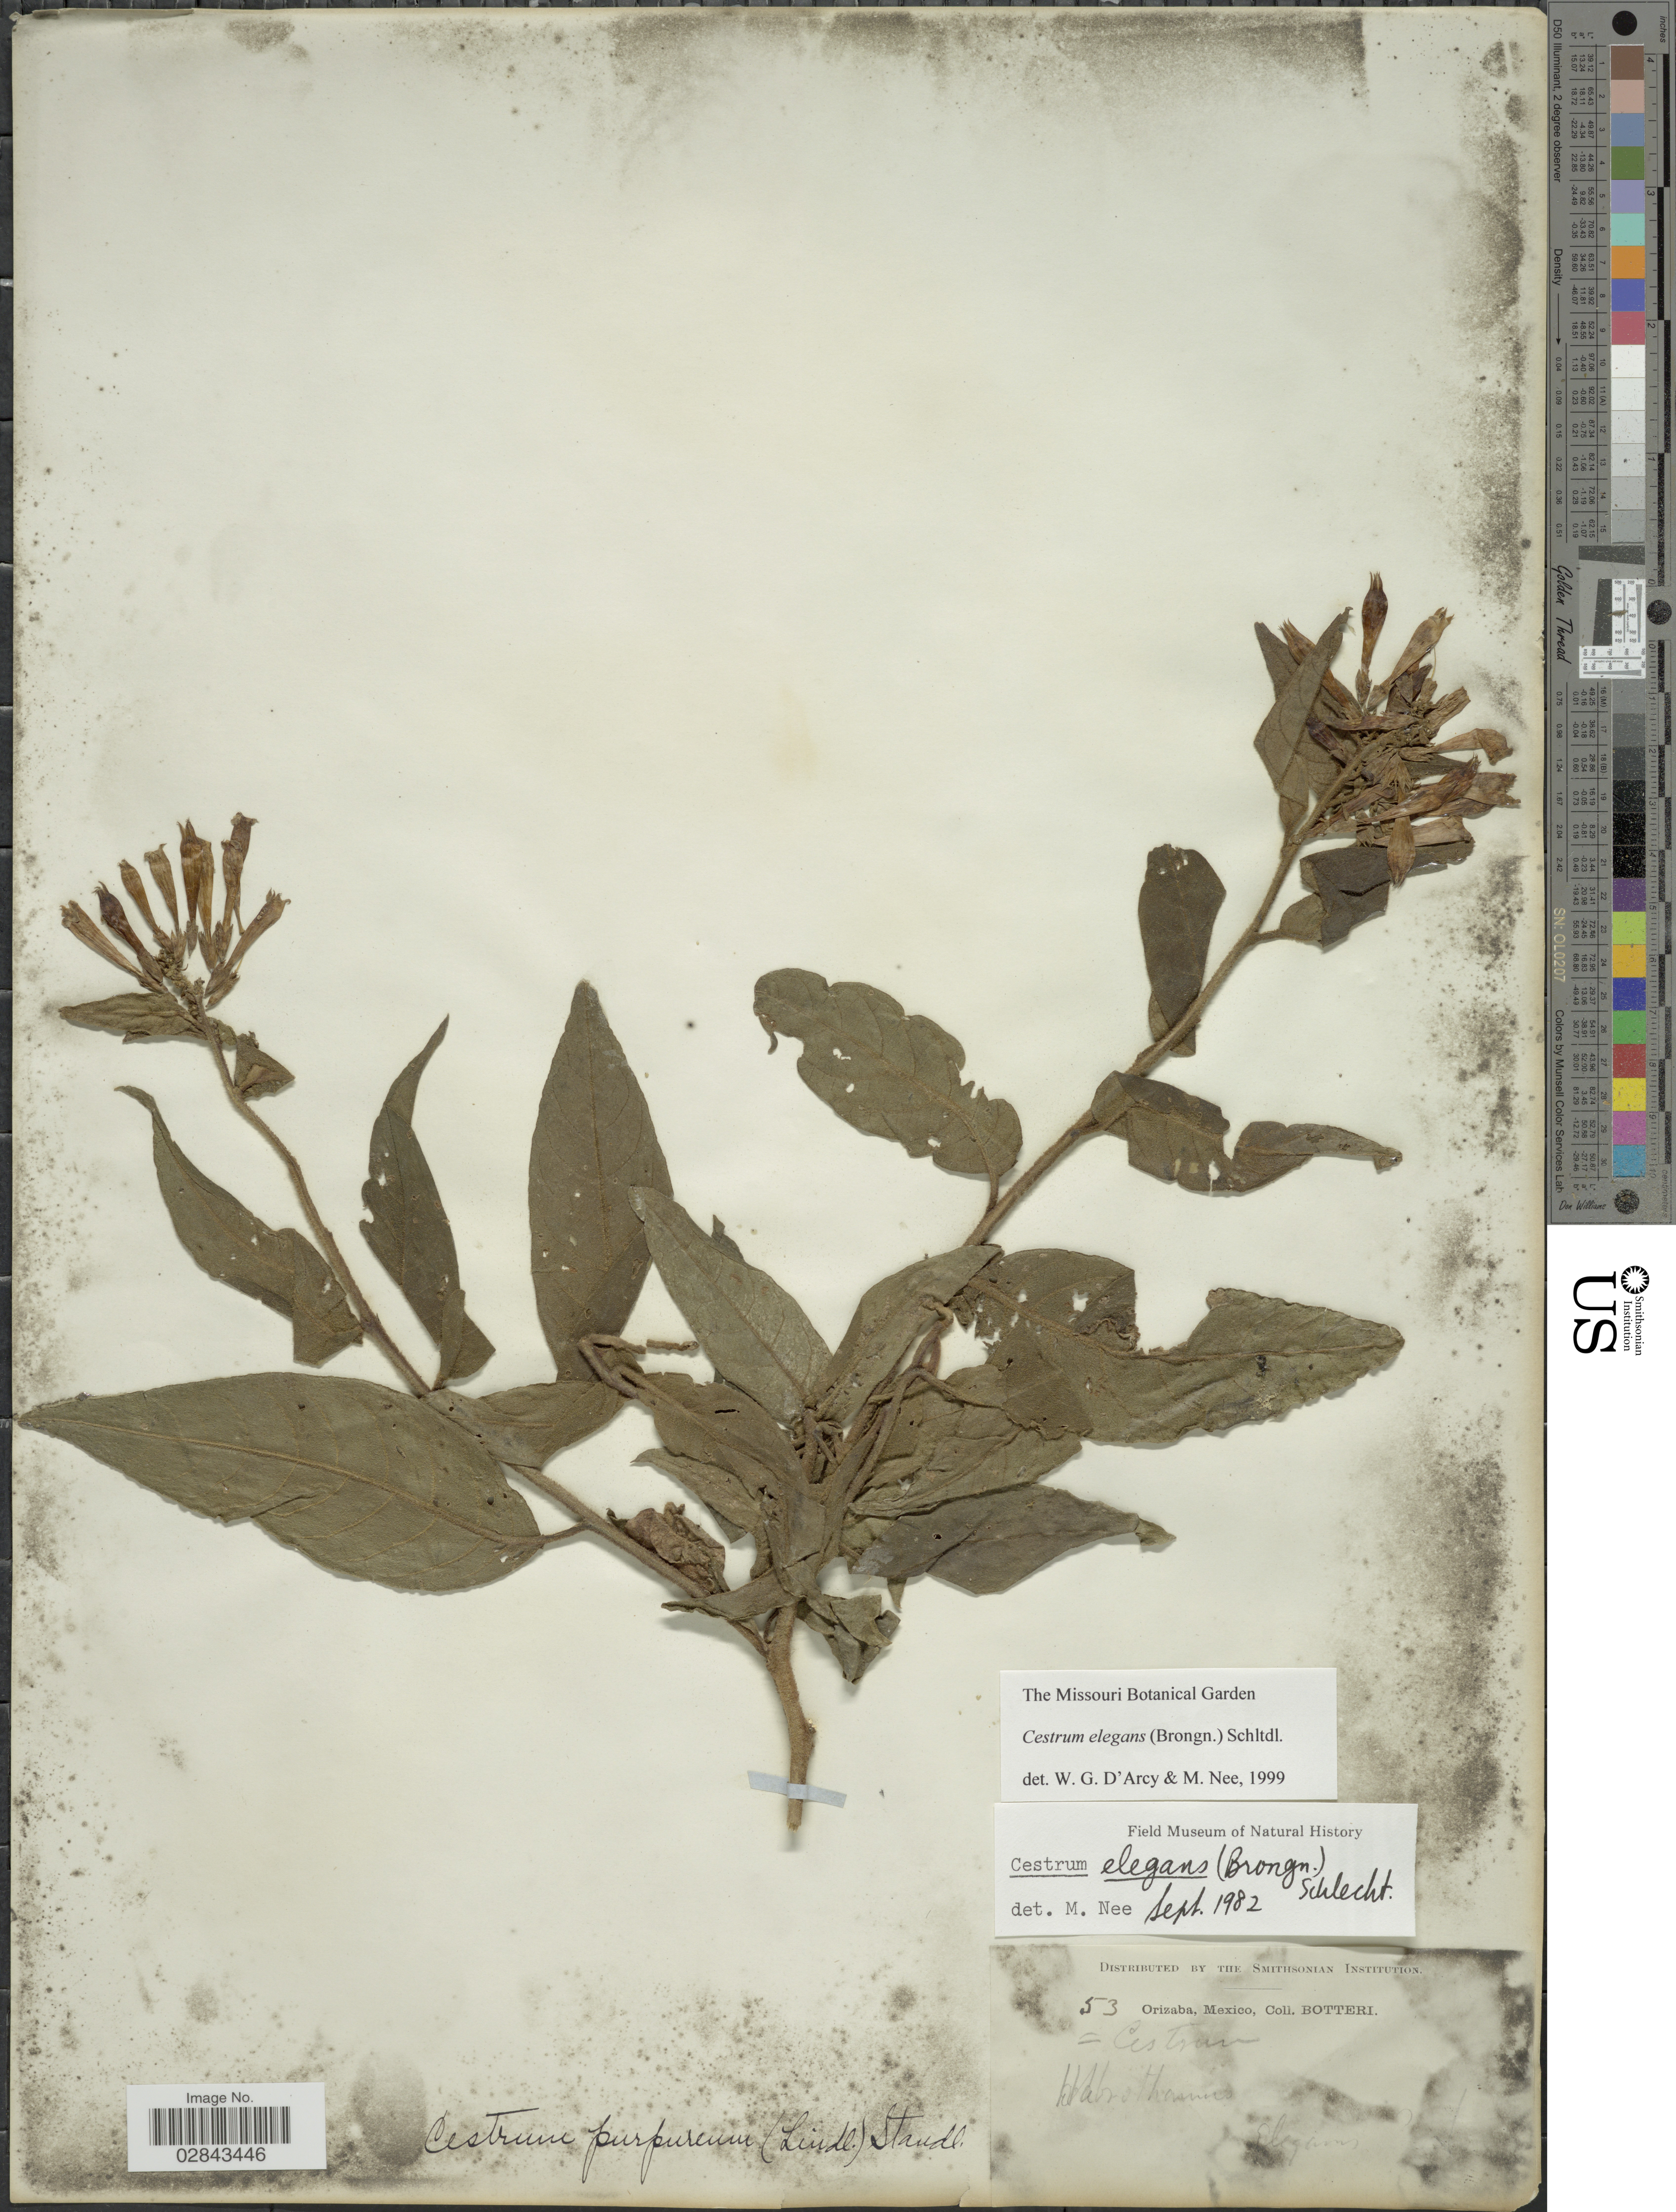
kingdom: Plantae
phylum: Tracheophyta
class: Magnoliopsida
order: Solanales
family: Solanaceae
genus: Cestrum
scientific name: Cestrum elegans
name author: (Brongn.) Schltdl.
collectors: -. Botteri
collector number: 53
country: Mexico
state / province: Veracruz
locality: Orizaba.